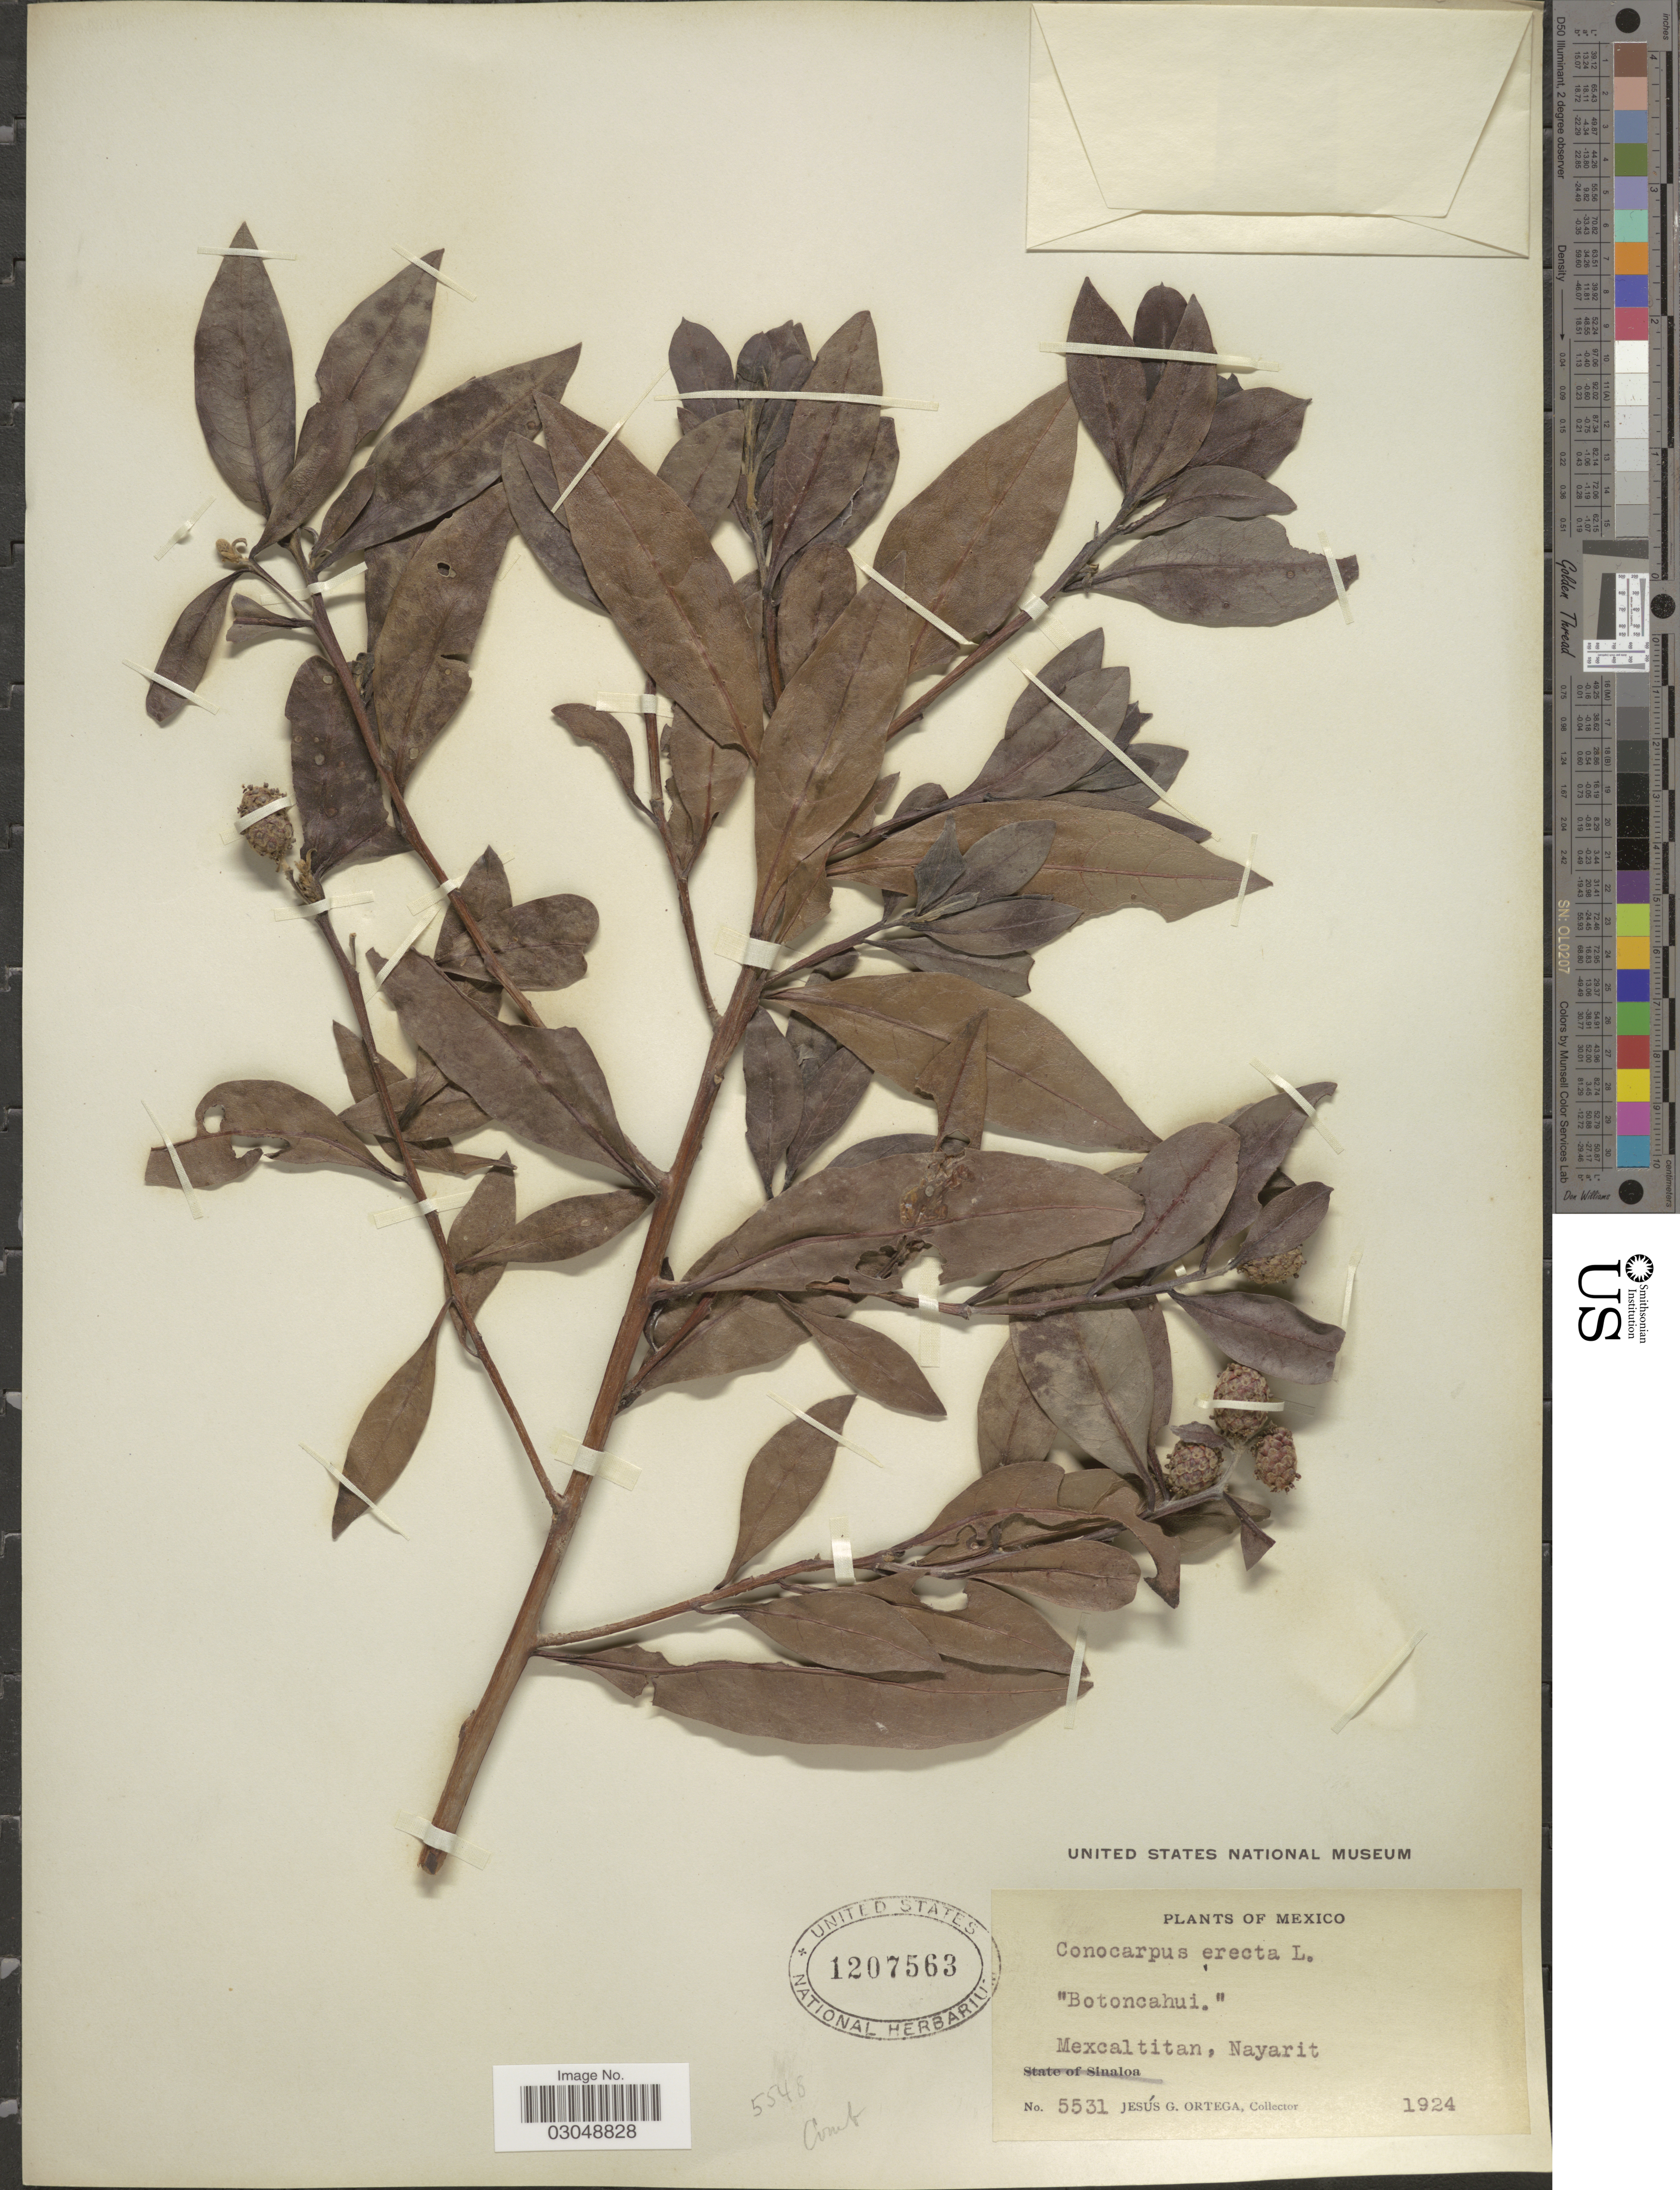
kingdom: Plantae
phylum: Tracheophyta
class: Magnoliopsida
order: Myrtales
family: Combretaceae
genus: Conocarpus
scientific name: Conocarpus erectus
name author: L.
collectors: J. Ortega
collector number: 5531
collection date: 1924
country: Mexico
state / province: Nayarit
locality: Mexcaltitan.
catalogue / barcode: US 1207563